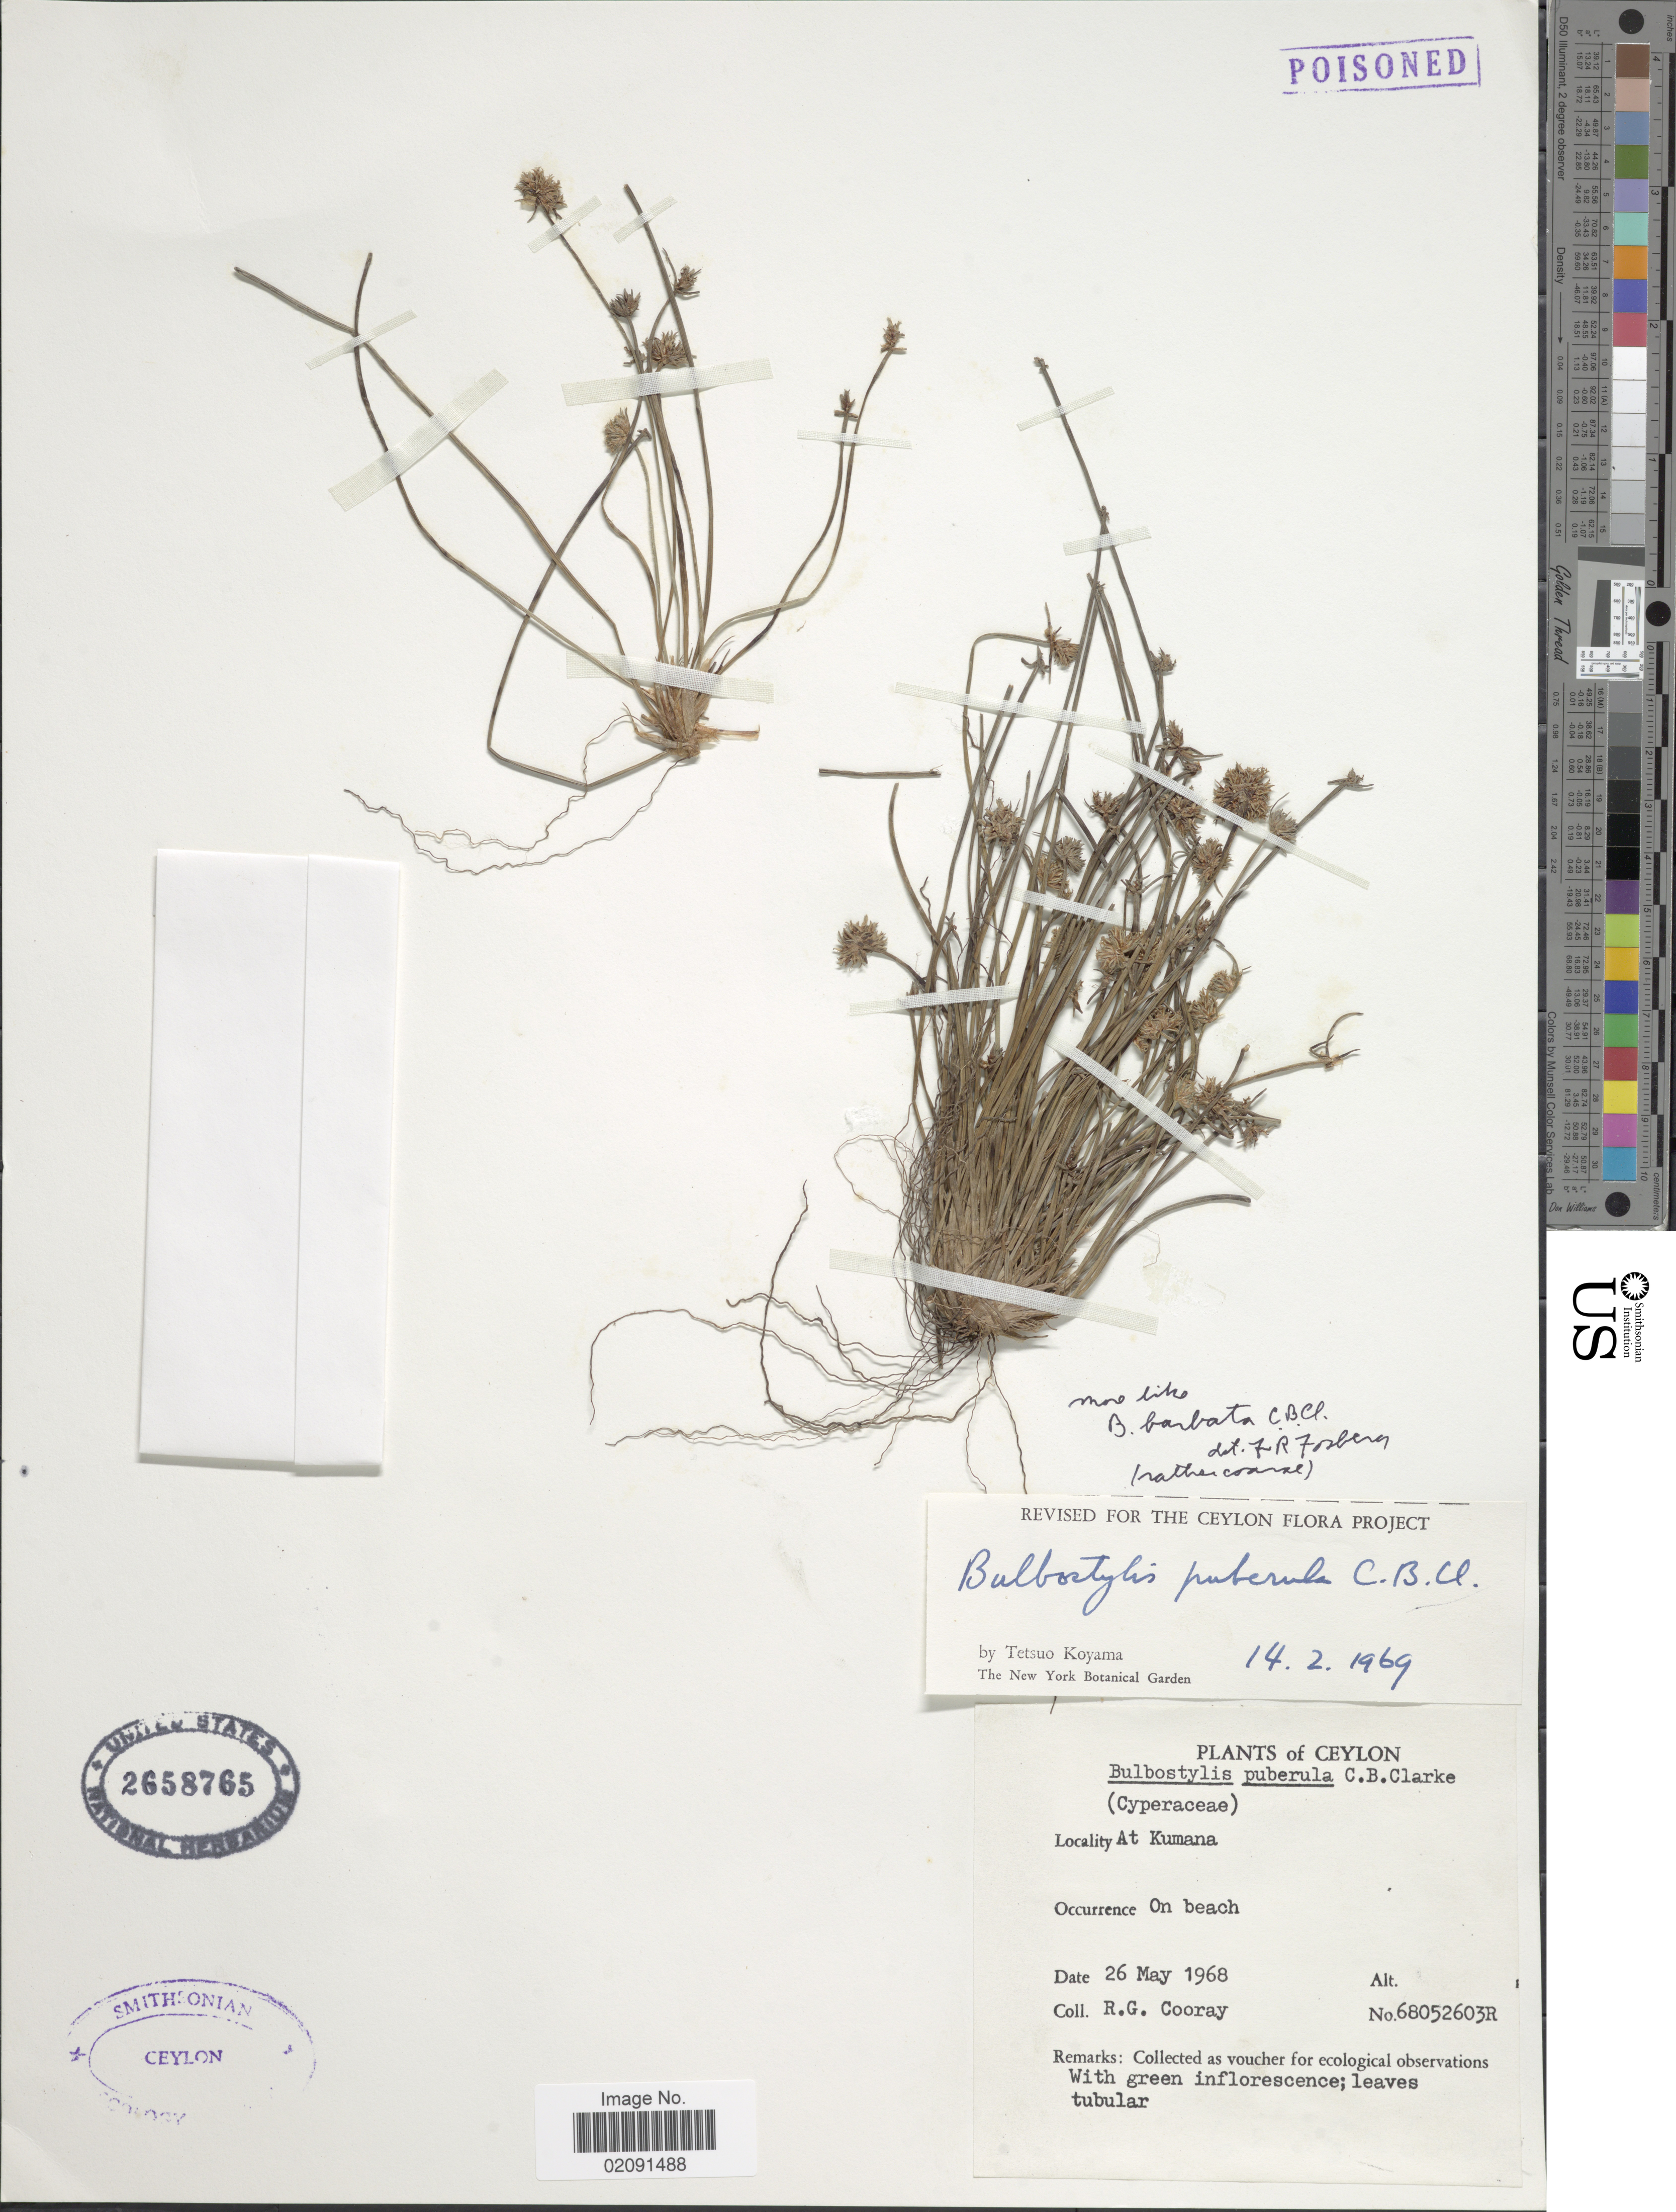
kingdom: Plantae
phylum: Tracheophyta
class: Liliopsida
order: Poales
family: Cyperaceae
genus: Bulbostylis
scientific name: Bulbostylis barbata subsp. pulchella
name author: (Thwaites) T. Koyama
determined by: Strong, Mark T., (BOT), Smithsonian Institution - National Museum of Natural History (UNITED STATES)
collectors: R. Cooray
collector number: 68052603R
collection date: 1968-05-26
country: Sri Lanka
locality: Ceylon, at Kuman, on beach.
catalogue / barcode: US 2658765